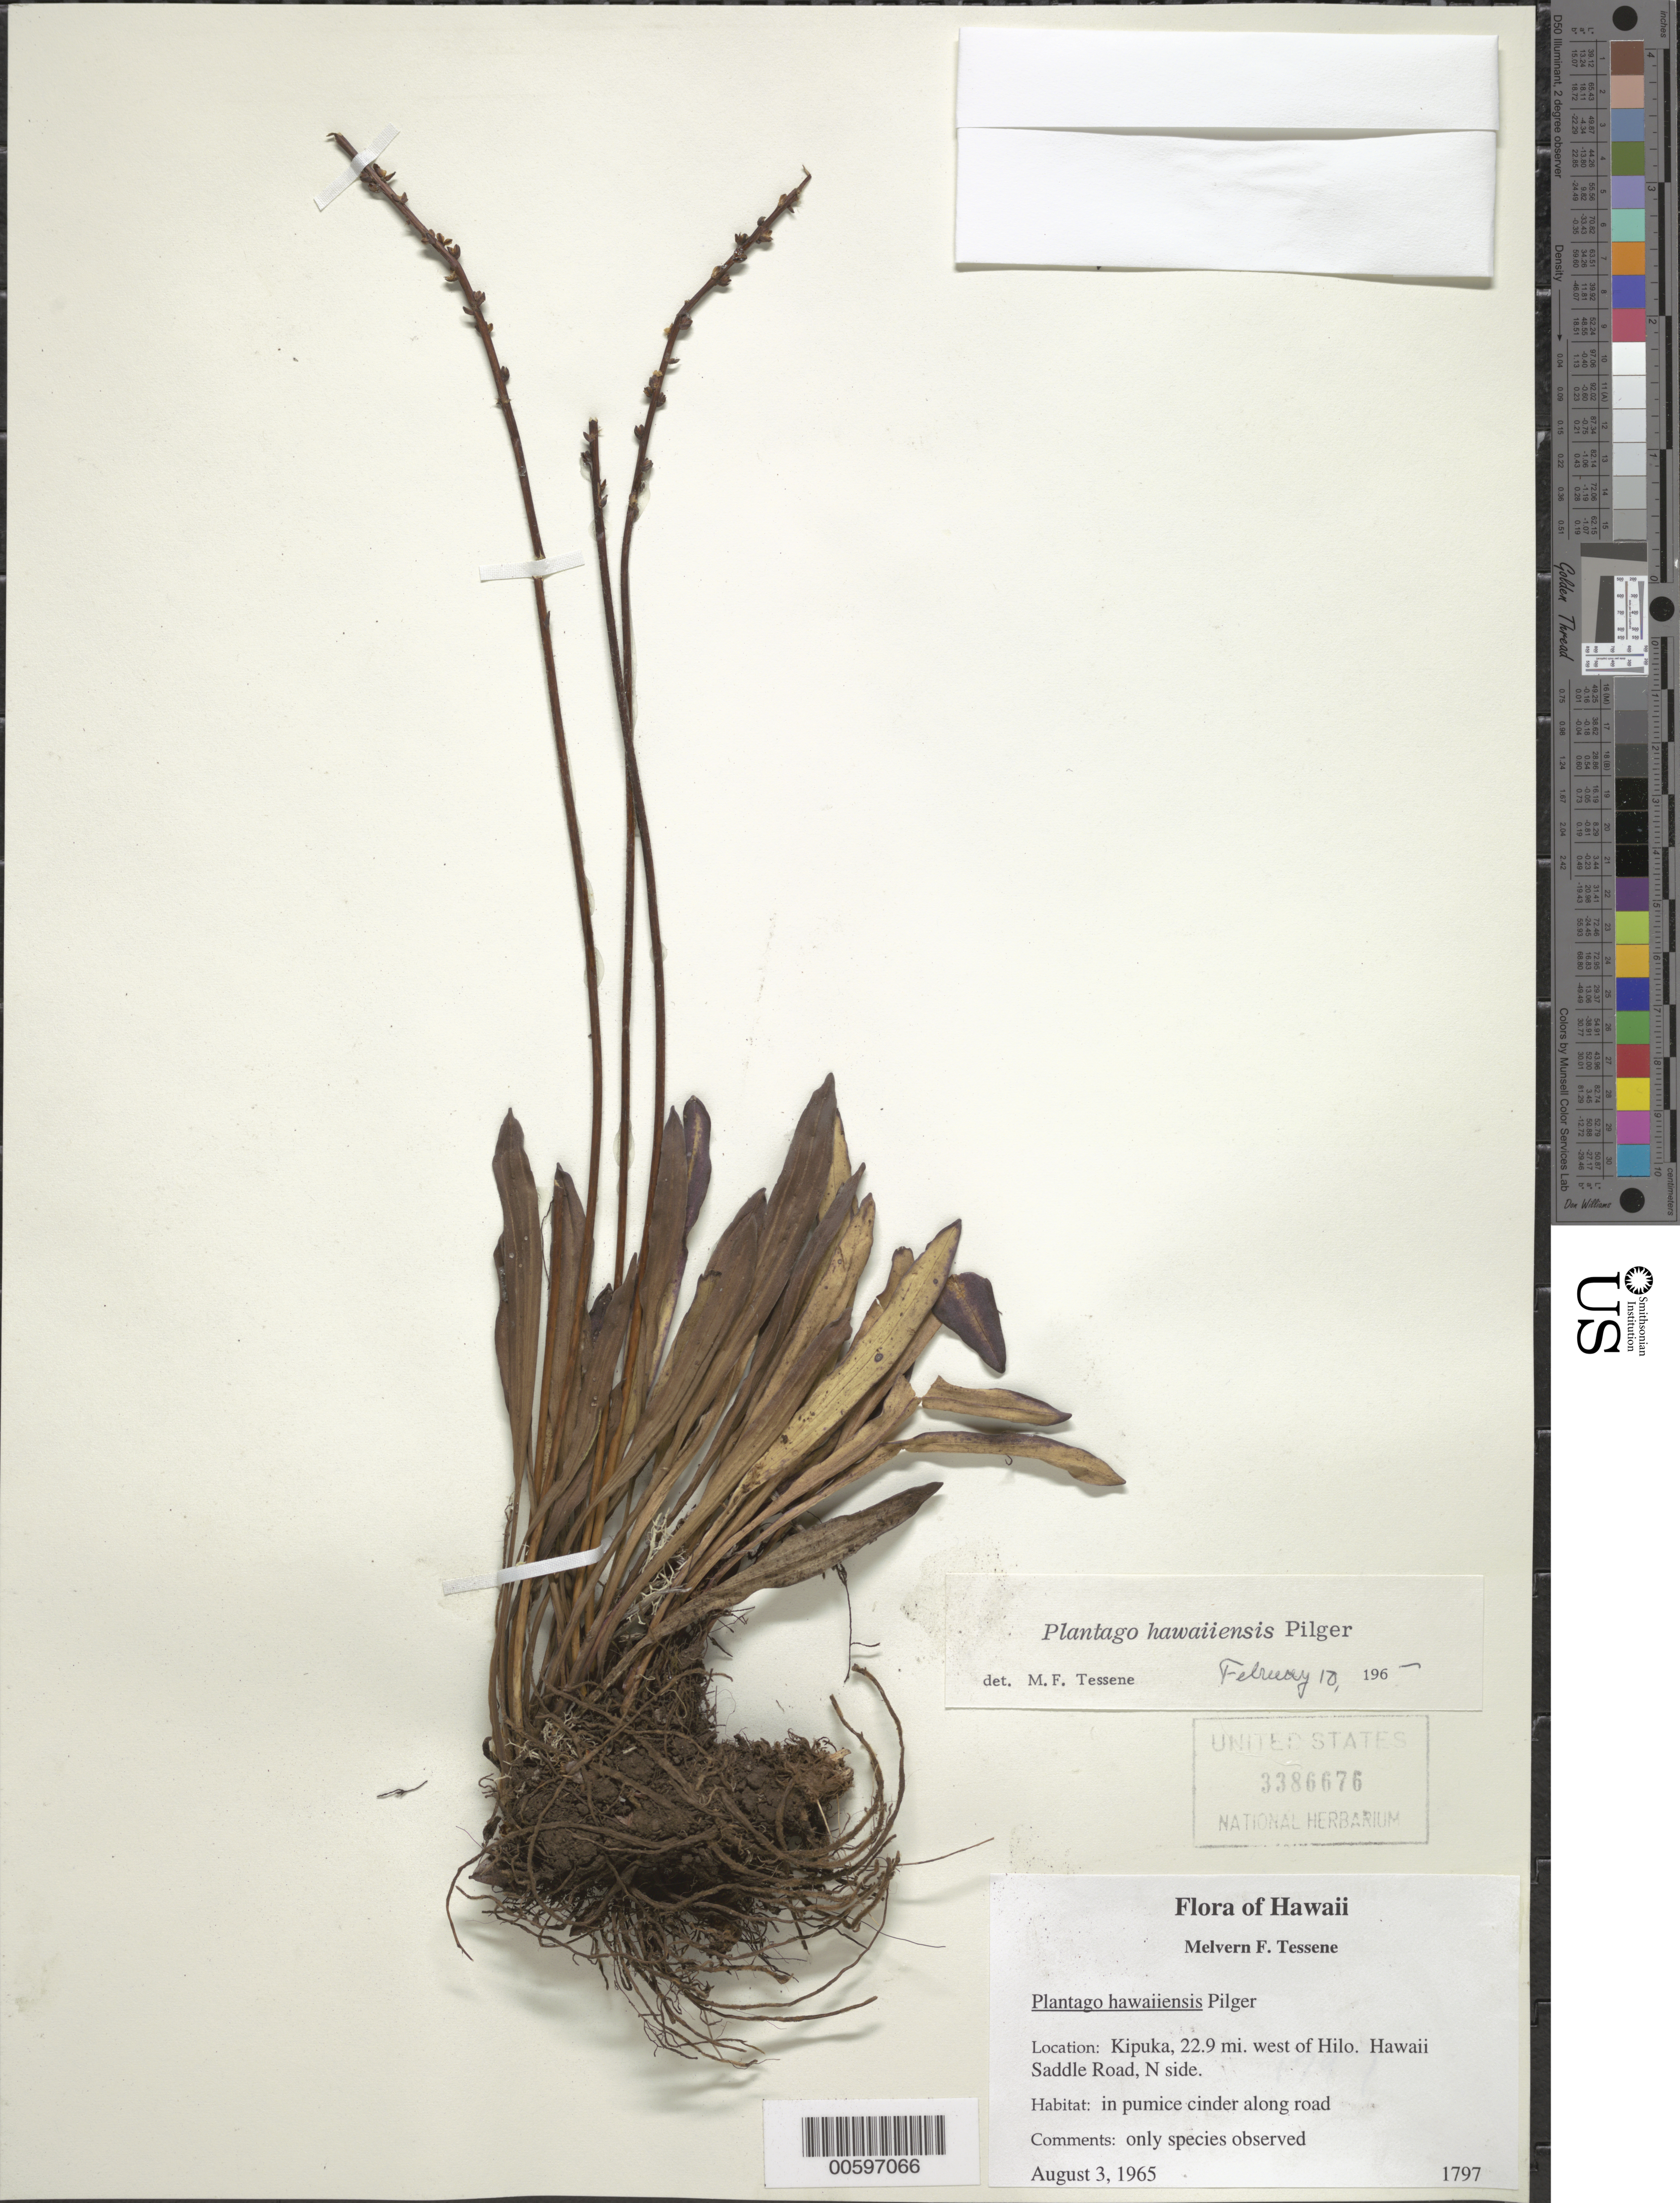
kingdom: Plantae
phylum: Tracheophyta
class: Magnoliopsida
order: Lamiales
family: Plantaginaceae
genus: Plantago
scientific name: Plantago hawaiensis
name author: (A. Gray) Pilg.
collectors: M. Tessene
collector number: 1797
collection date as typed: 3 Aug 1965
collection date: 1965-08-03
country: United States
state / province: Hawaii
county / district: Hawaii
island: Hawaii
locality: Kipuka, 22.9 mi W of Hilo, Saddle Road, N side.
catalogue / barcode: US 3386676